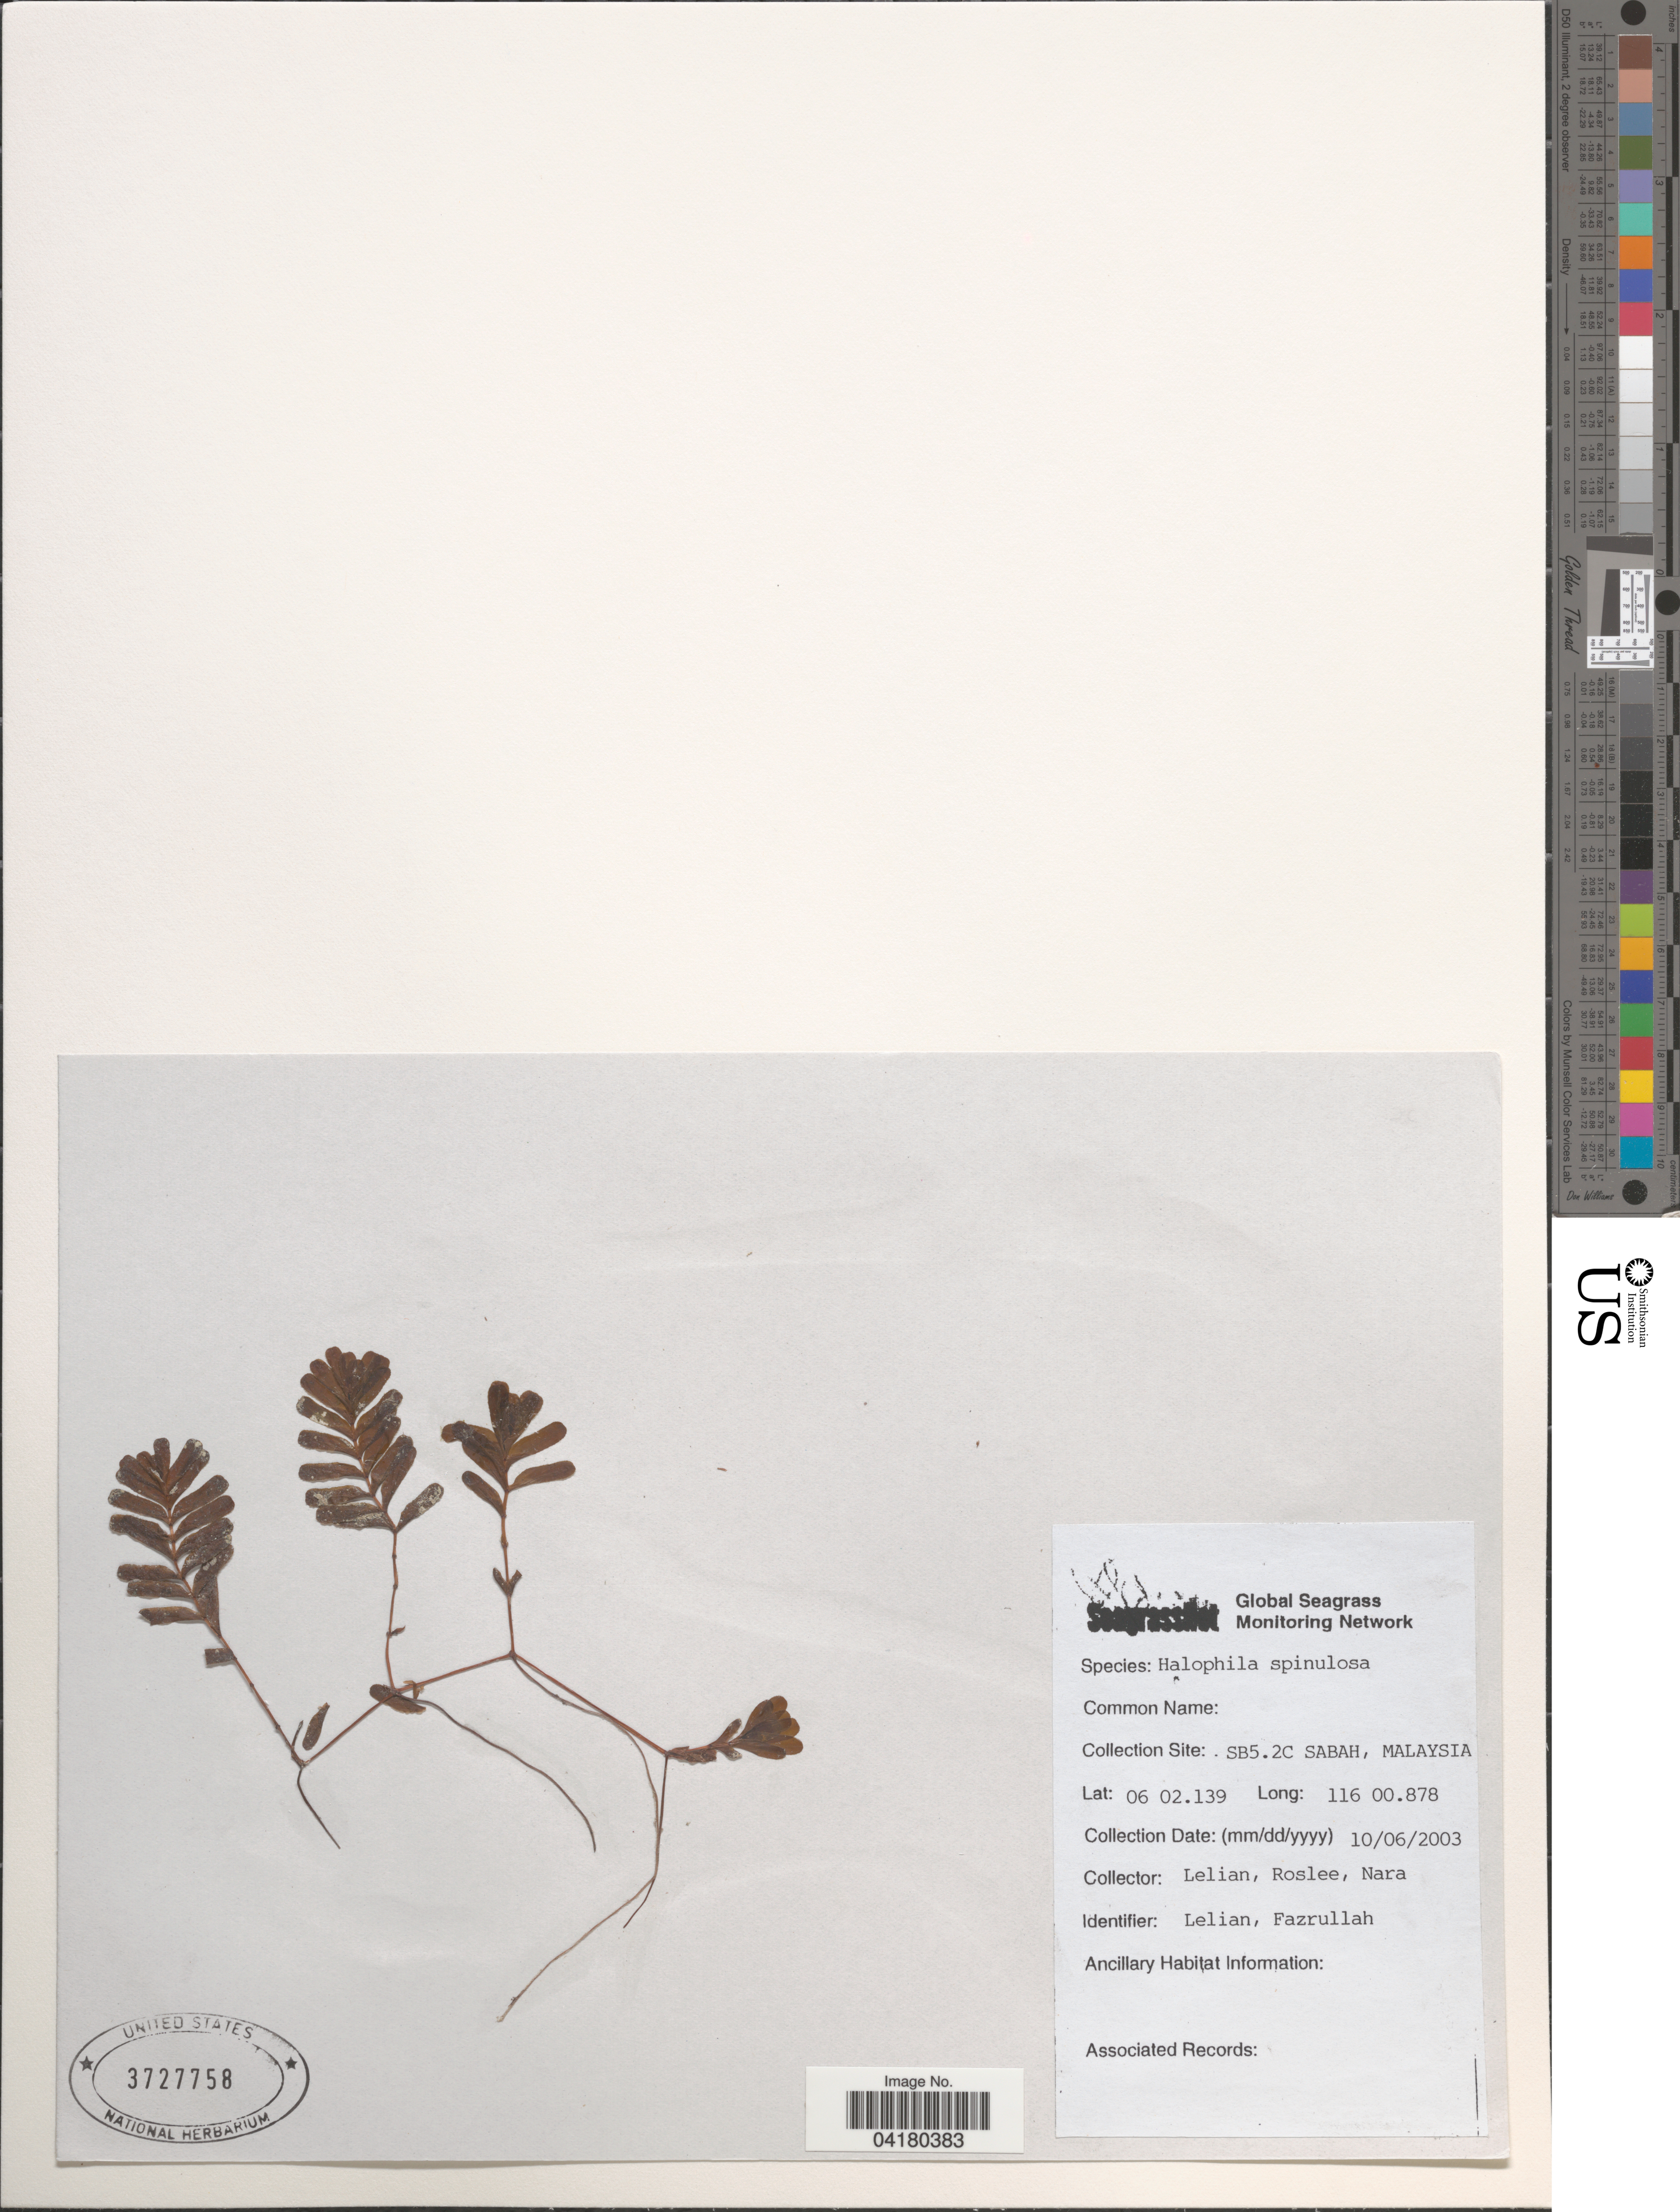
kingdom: Plantae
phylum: Tracheophyta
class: Liliopsida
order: Alismatales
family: Hydrocharitaceae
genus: Halophila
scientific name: Halophila spinulosa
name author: (R. Br.) Asch.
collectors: Lelian, Roslee & Nara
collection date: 2003-10-06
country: Malaysia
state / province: Sabah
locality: SB5.2C.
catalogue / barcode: US 3727758